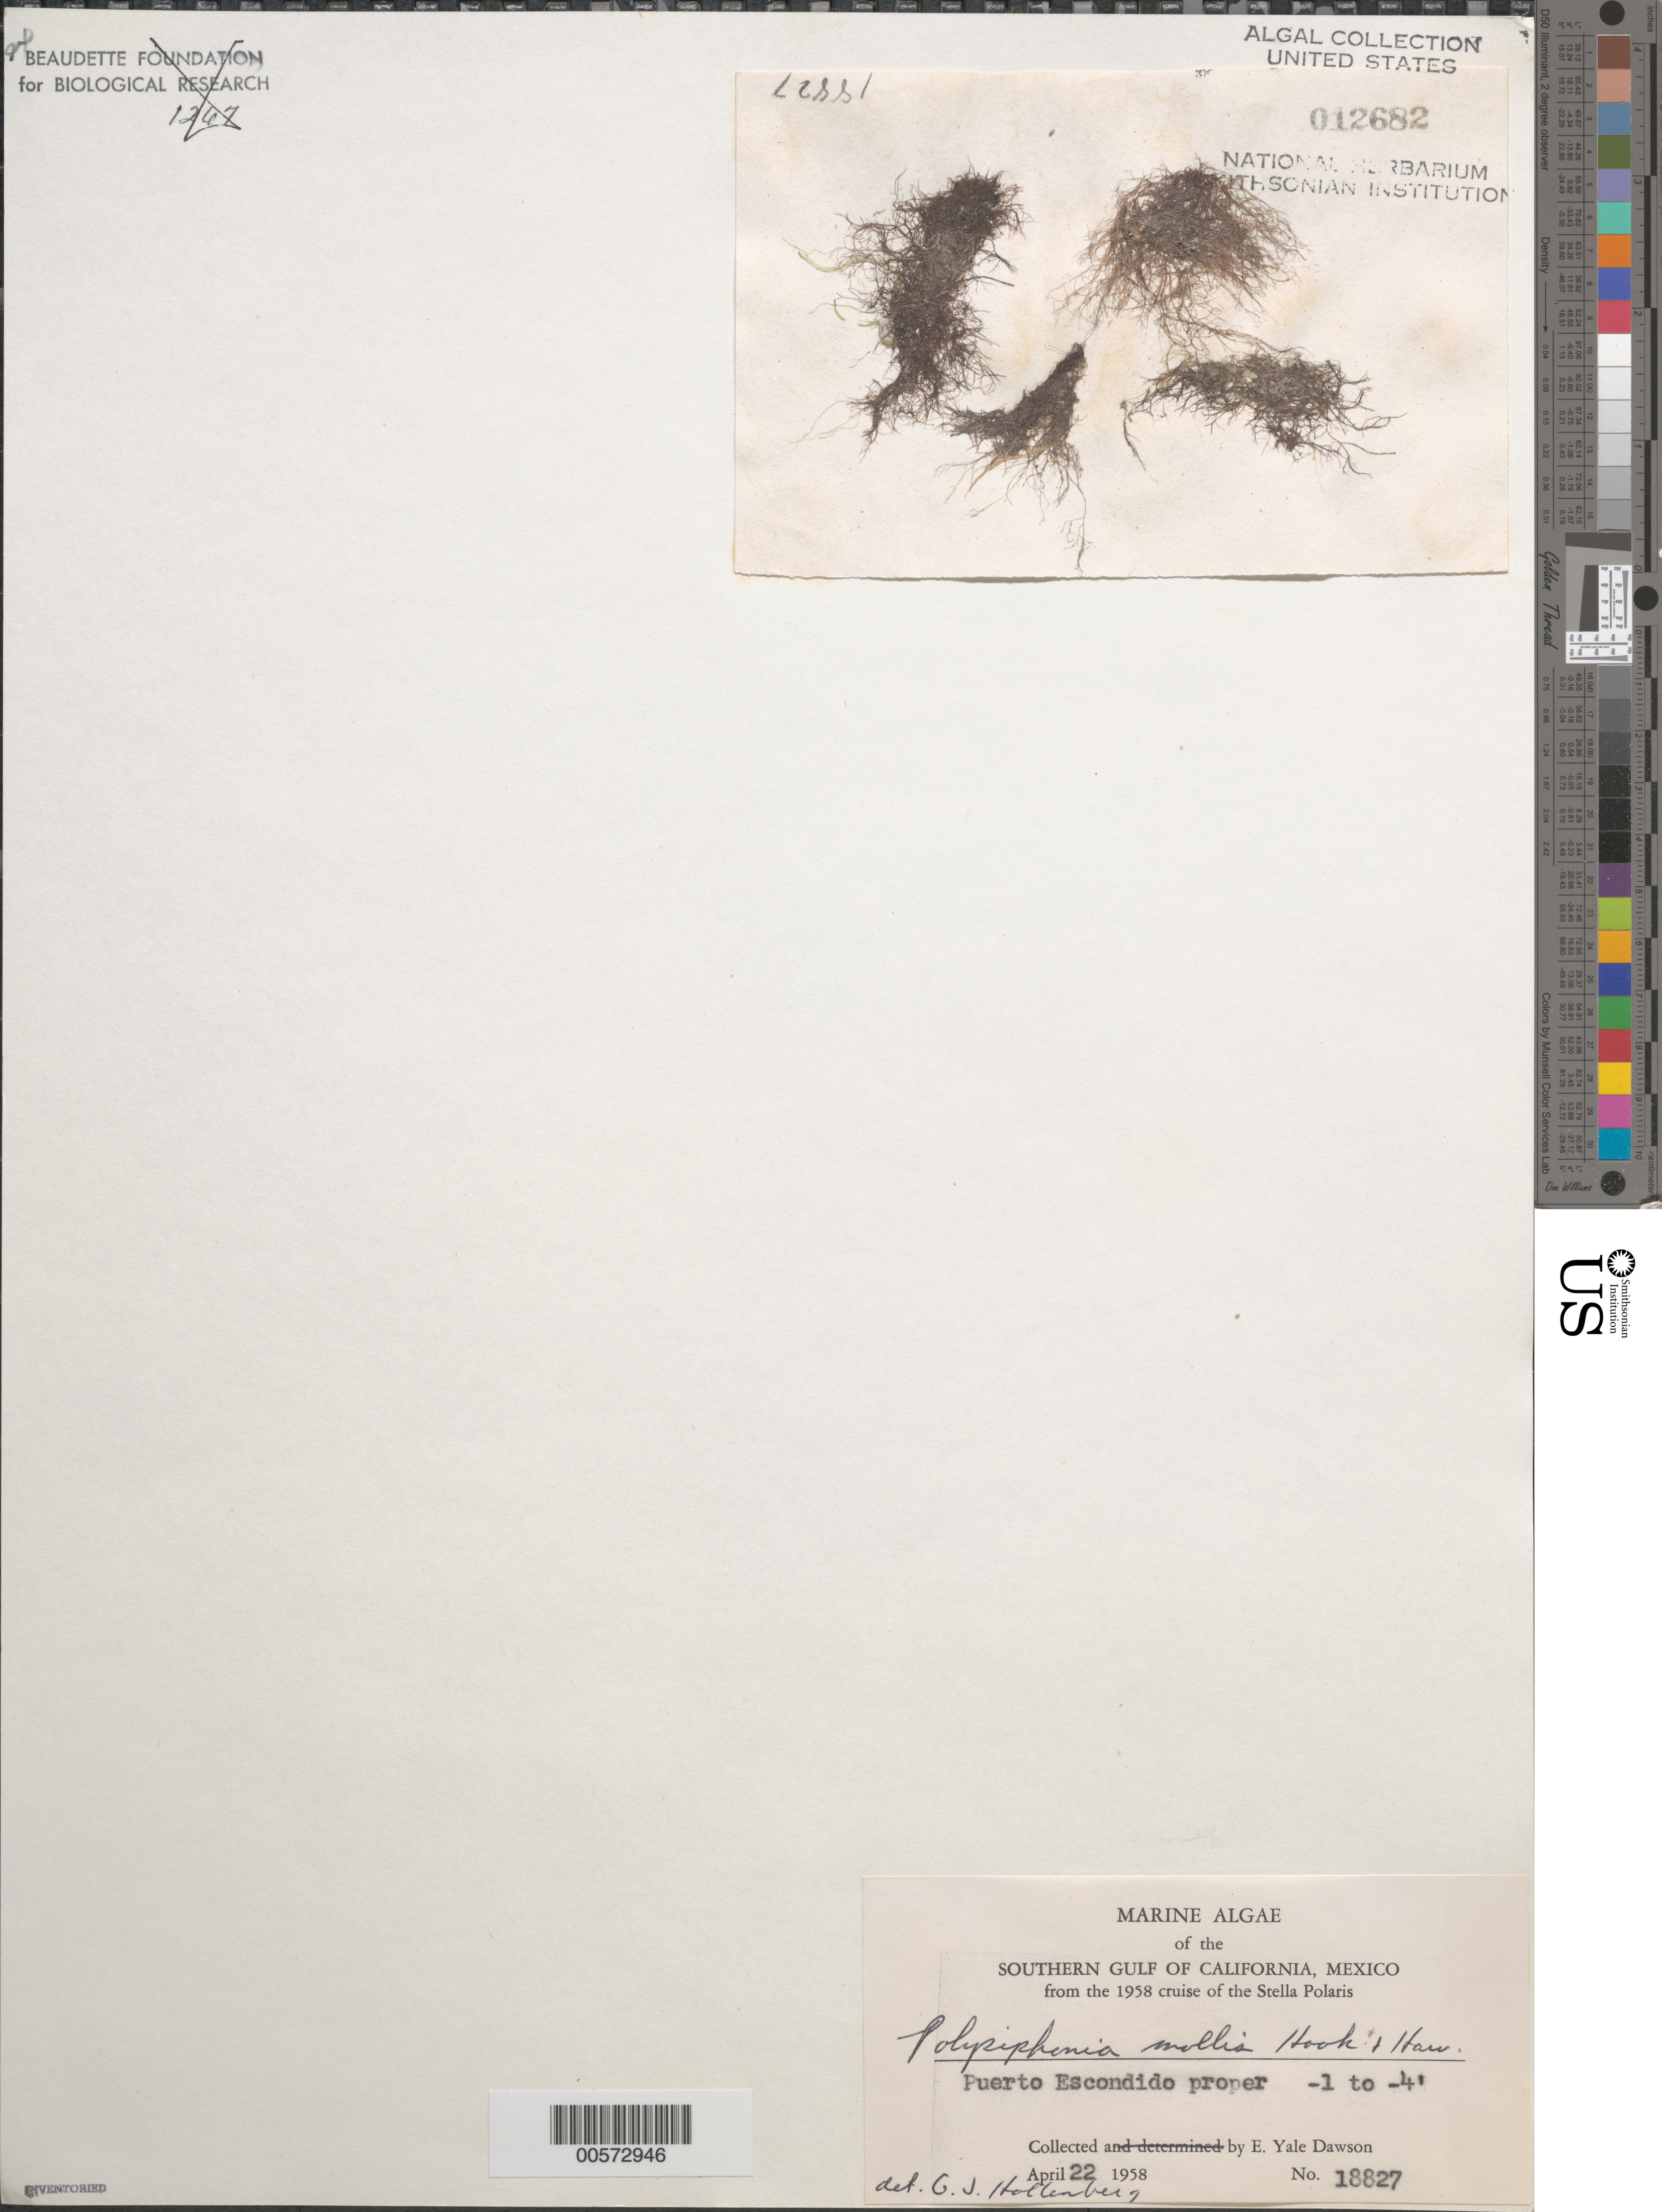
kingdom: Plantae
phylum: Rhodophyta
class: Florideophyceae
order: Ceramiales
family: Rhodomelaceae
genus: Polysiphonia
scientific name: Polysiphonia mollis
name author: Hook. f. & Harv.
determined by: Hollenberg, George J.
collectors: E. Y. Dawson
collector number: EYD 18827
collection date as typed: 22 Apr 1958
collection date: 1958-04-22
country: Mexico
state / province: Baja California Sur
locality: Puerto Escondido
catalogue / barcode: US 12682